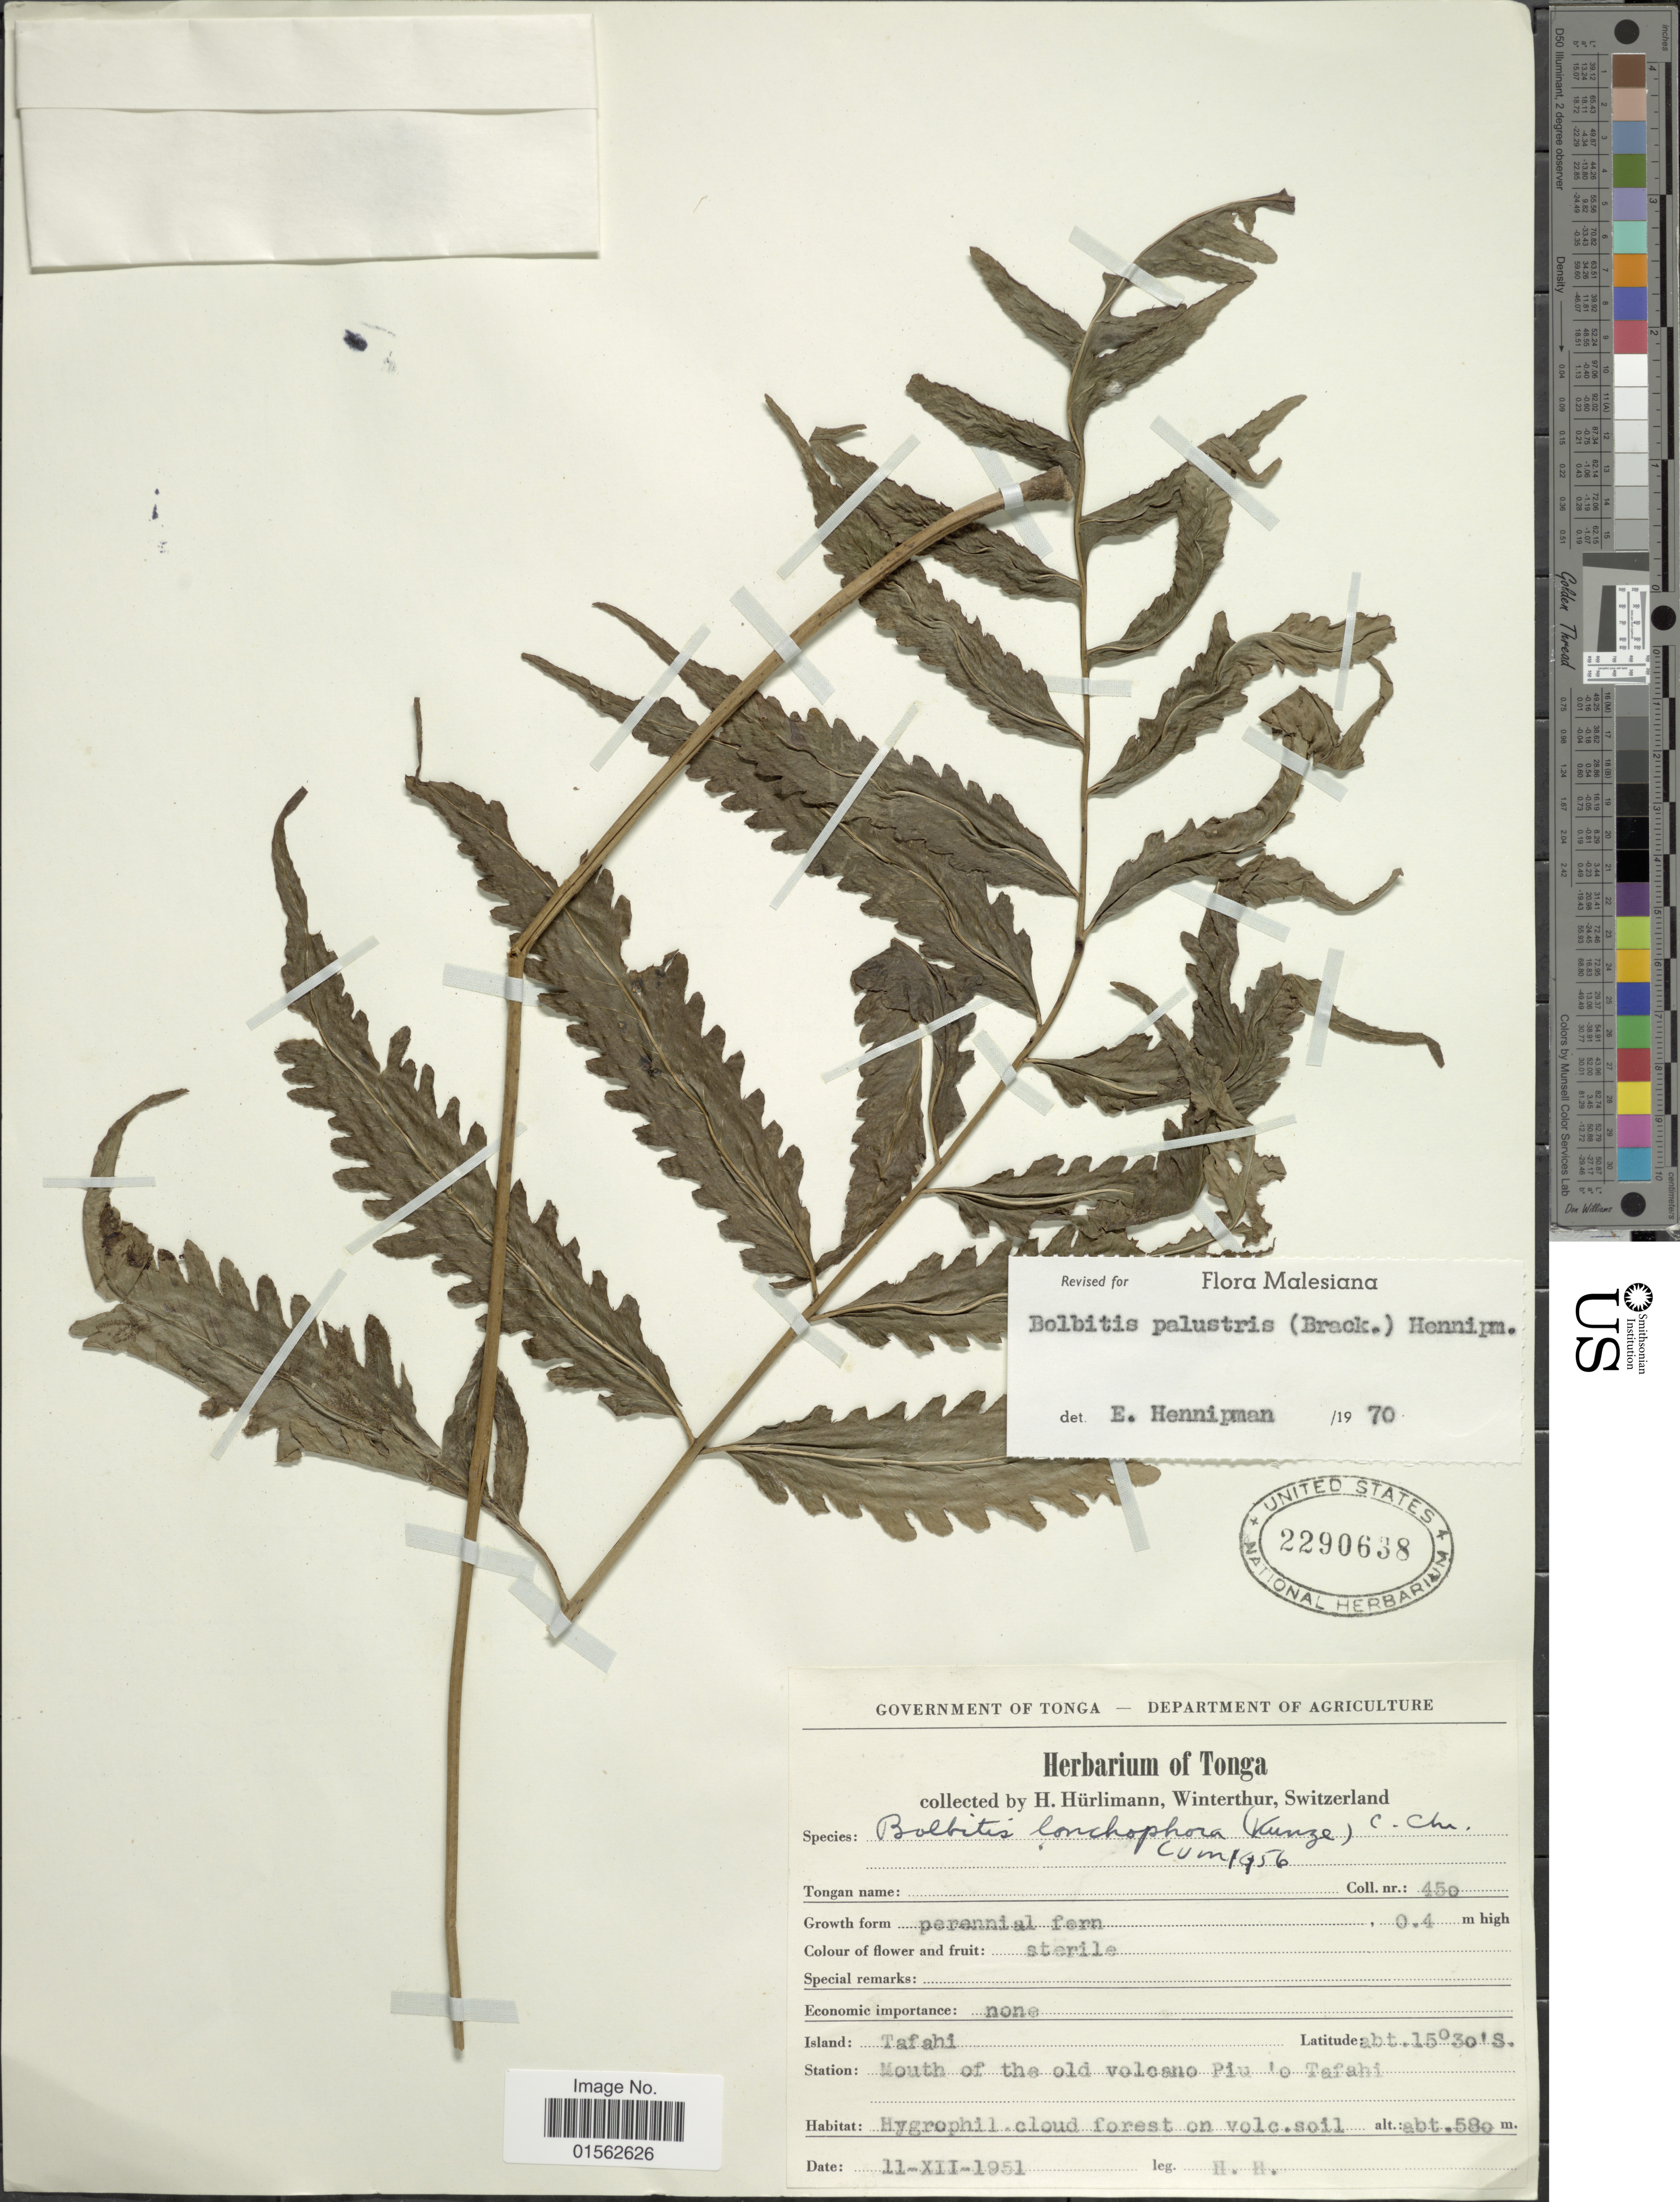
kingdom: Plantae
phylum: Tracheophyta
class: Polypodiopsida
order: Polypodiales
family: Dryopteridaceae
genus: Bolbitis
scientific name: Bolbitis palustris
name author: (Brack.) Hennipman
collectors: H. Hürlimann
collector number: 450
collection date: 1951-12-11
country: Tonga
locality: Tafahi, mouth of the old volcano Piu 'o tafahi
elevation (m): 580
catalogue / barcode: US 2290638